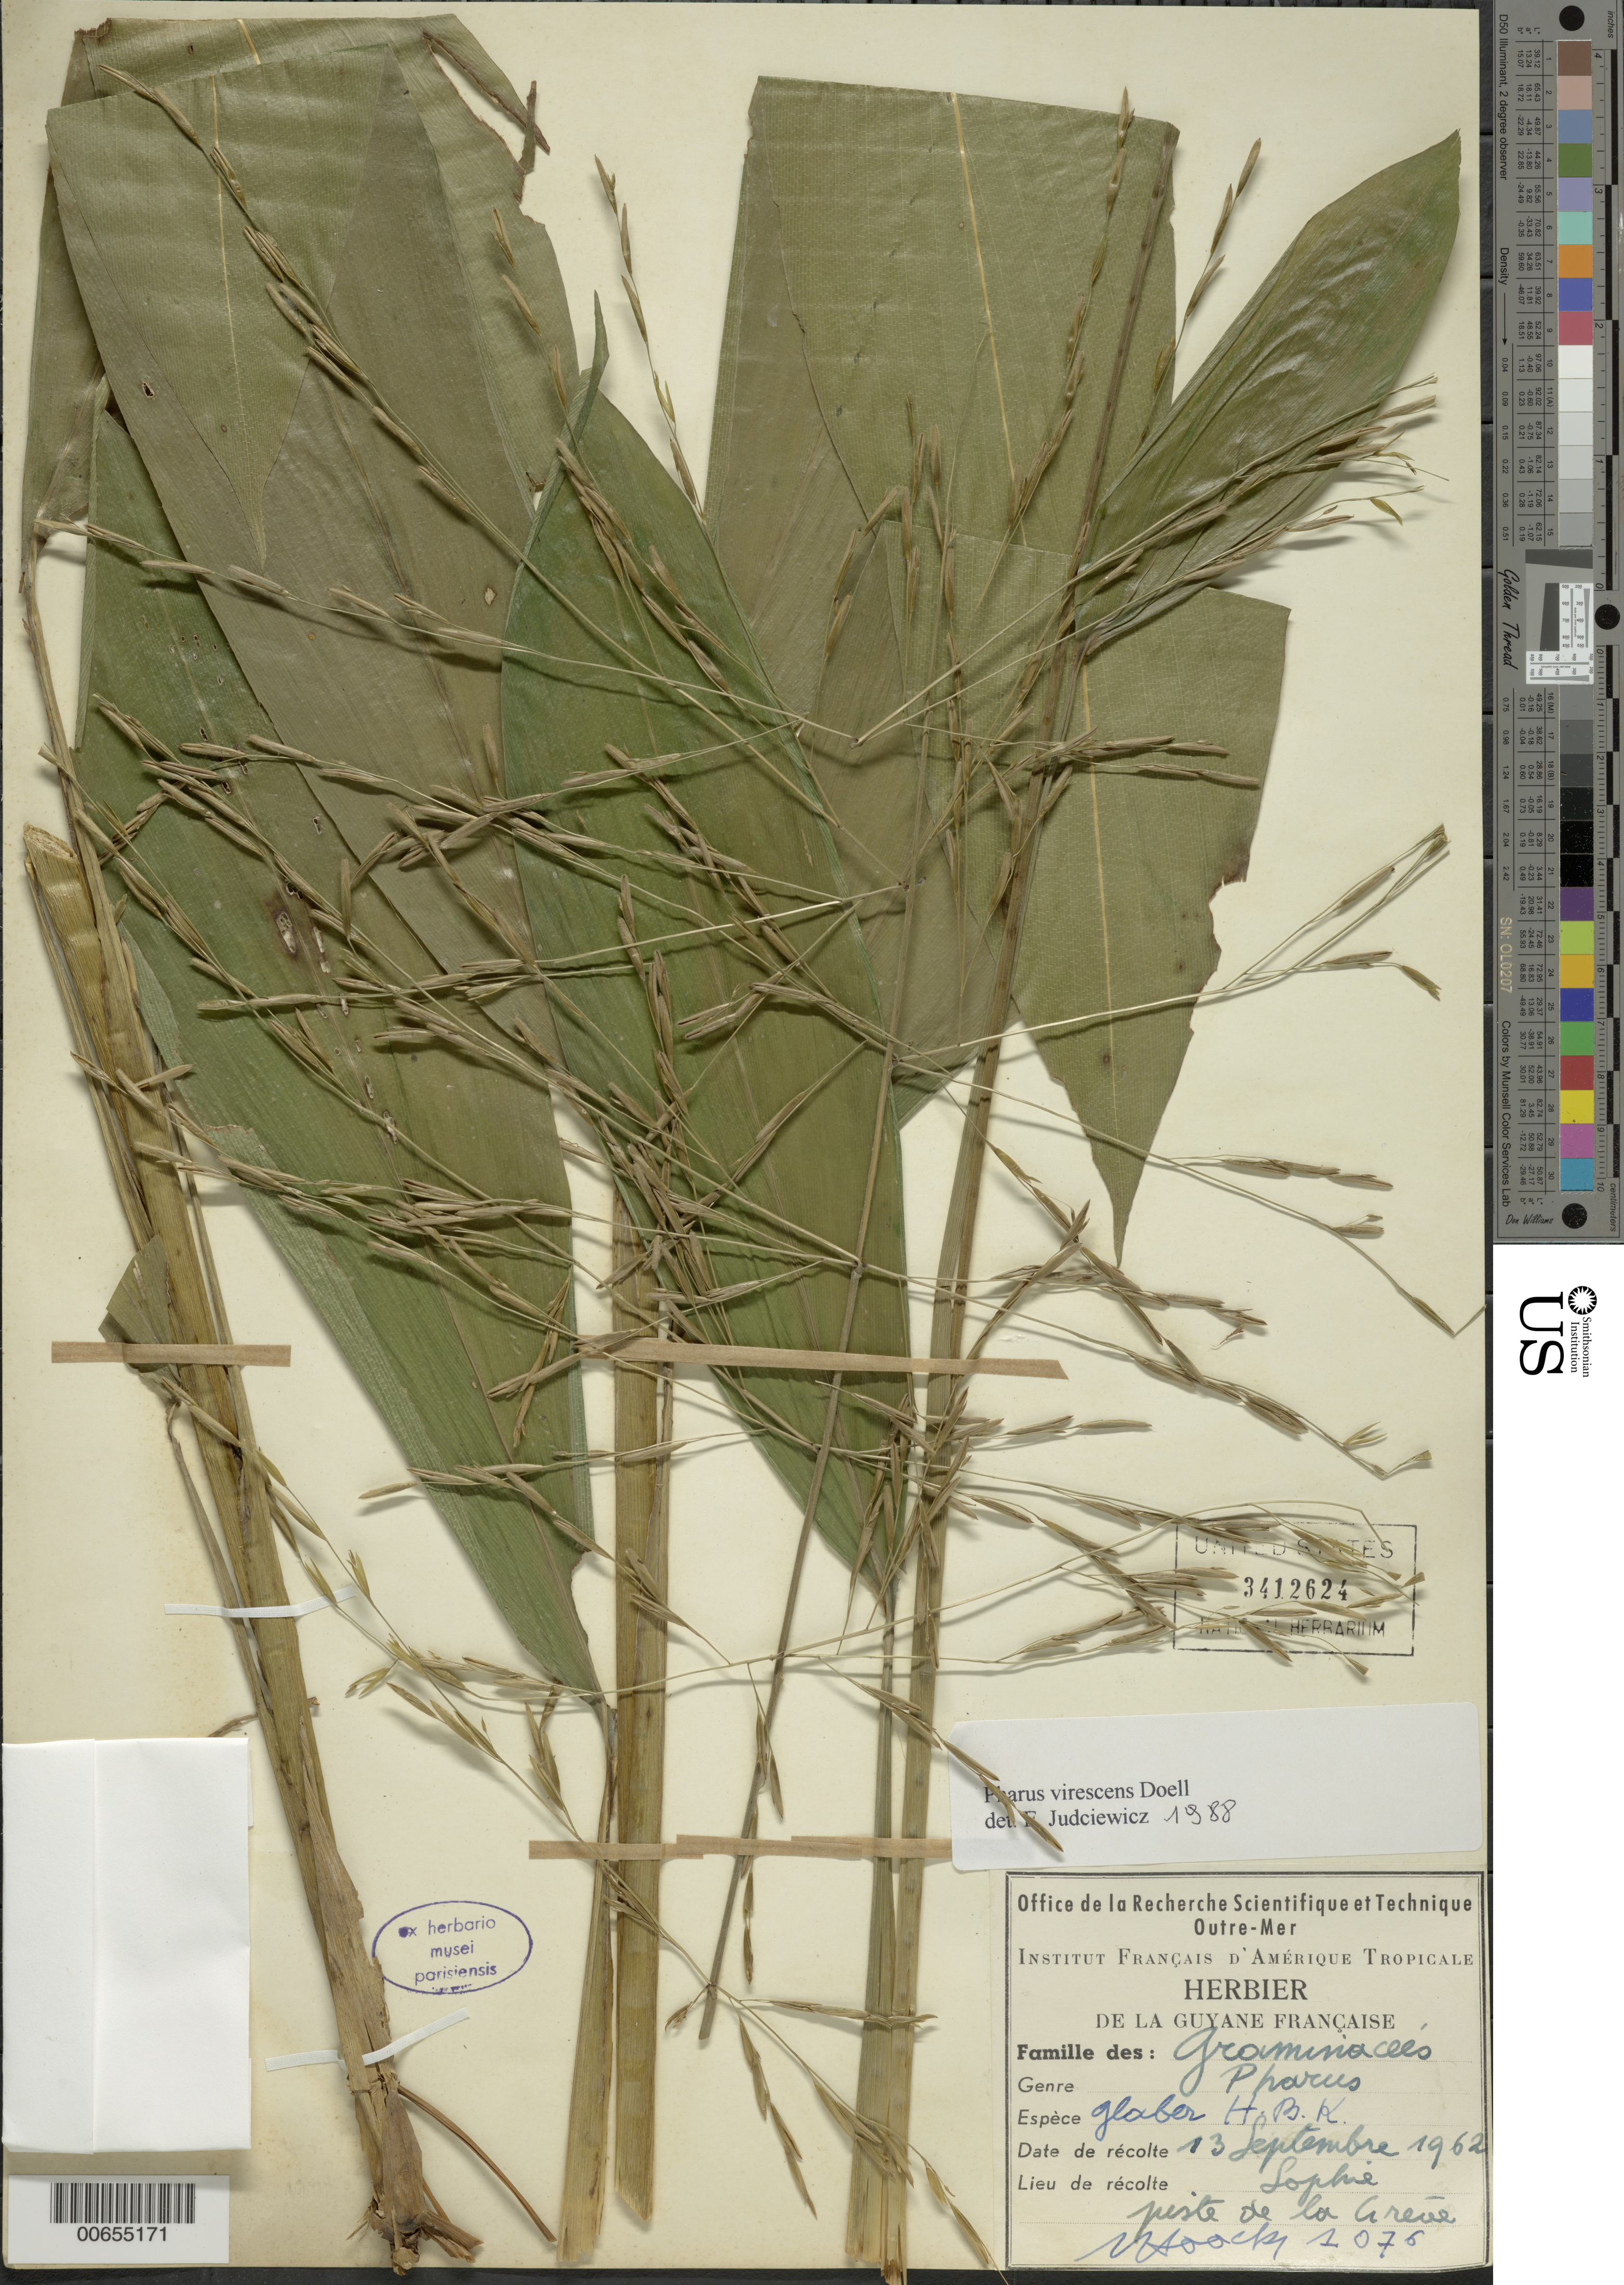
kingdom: Plantae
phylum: Tracheophyta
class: Liliopsida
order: Poales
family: Poaceae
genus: Pharus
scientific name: Pharus virescens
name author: Döll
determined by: Judziewicz, E. J.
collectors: J. Hoock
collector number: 1076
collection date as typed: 13-Sep-62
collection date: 1962-09-13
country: French Guiana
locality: Sophie, piste de la Grevè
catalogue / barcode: US 3412624